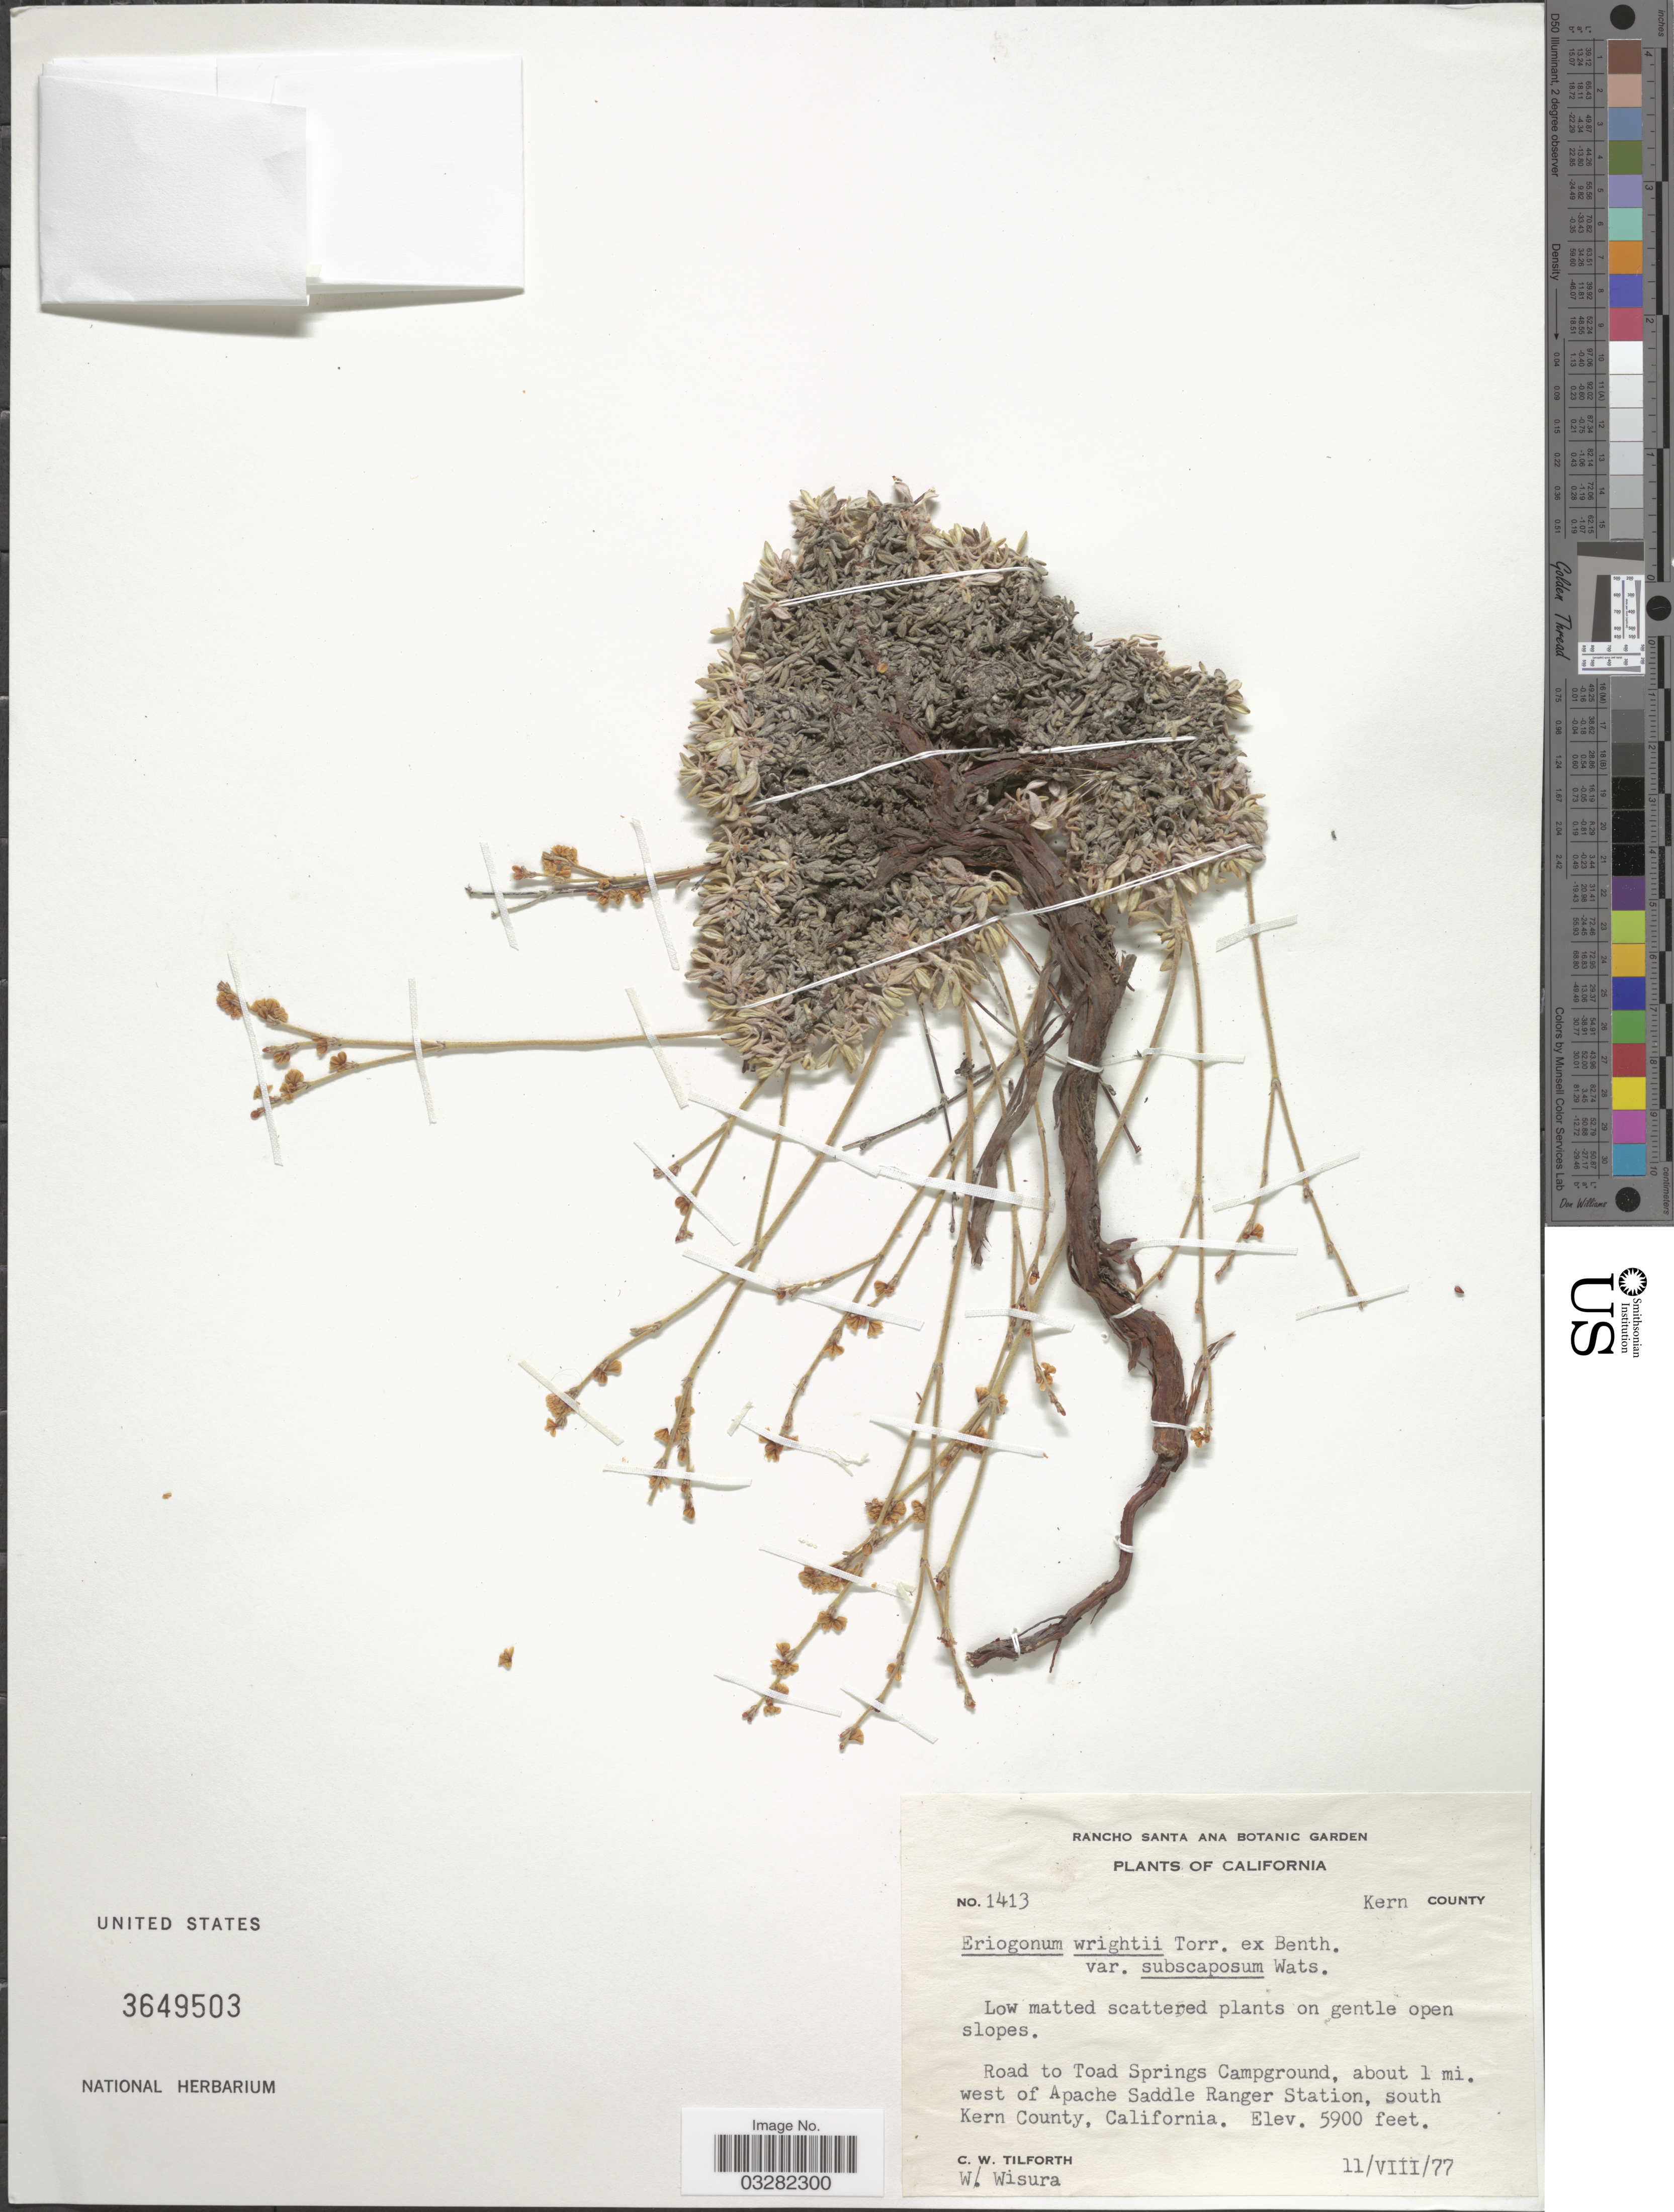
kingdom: Plantae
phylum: Tracheophyta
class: Magnoliopsida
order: Caryophyllales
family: Polygonaceae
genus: Eriogonum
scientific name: Eriogonum wrightii var. subscaposum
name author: S. Watson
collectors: C. Tilforth & W. Wisura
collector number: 1413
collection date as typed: Transcribed d/m/y: 11/8/77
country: United States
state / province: California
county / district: Kern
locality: Kern County. Road to Toad Springs Campground, about 1 mi. west of Apache Saddle Ranger Station, south Kern County.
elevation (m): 1798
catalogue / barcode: US 3649503